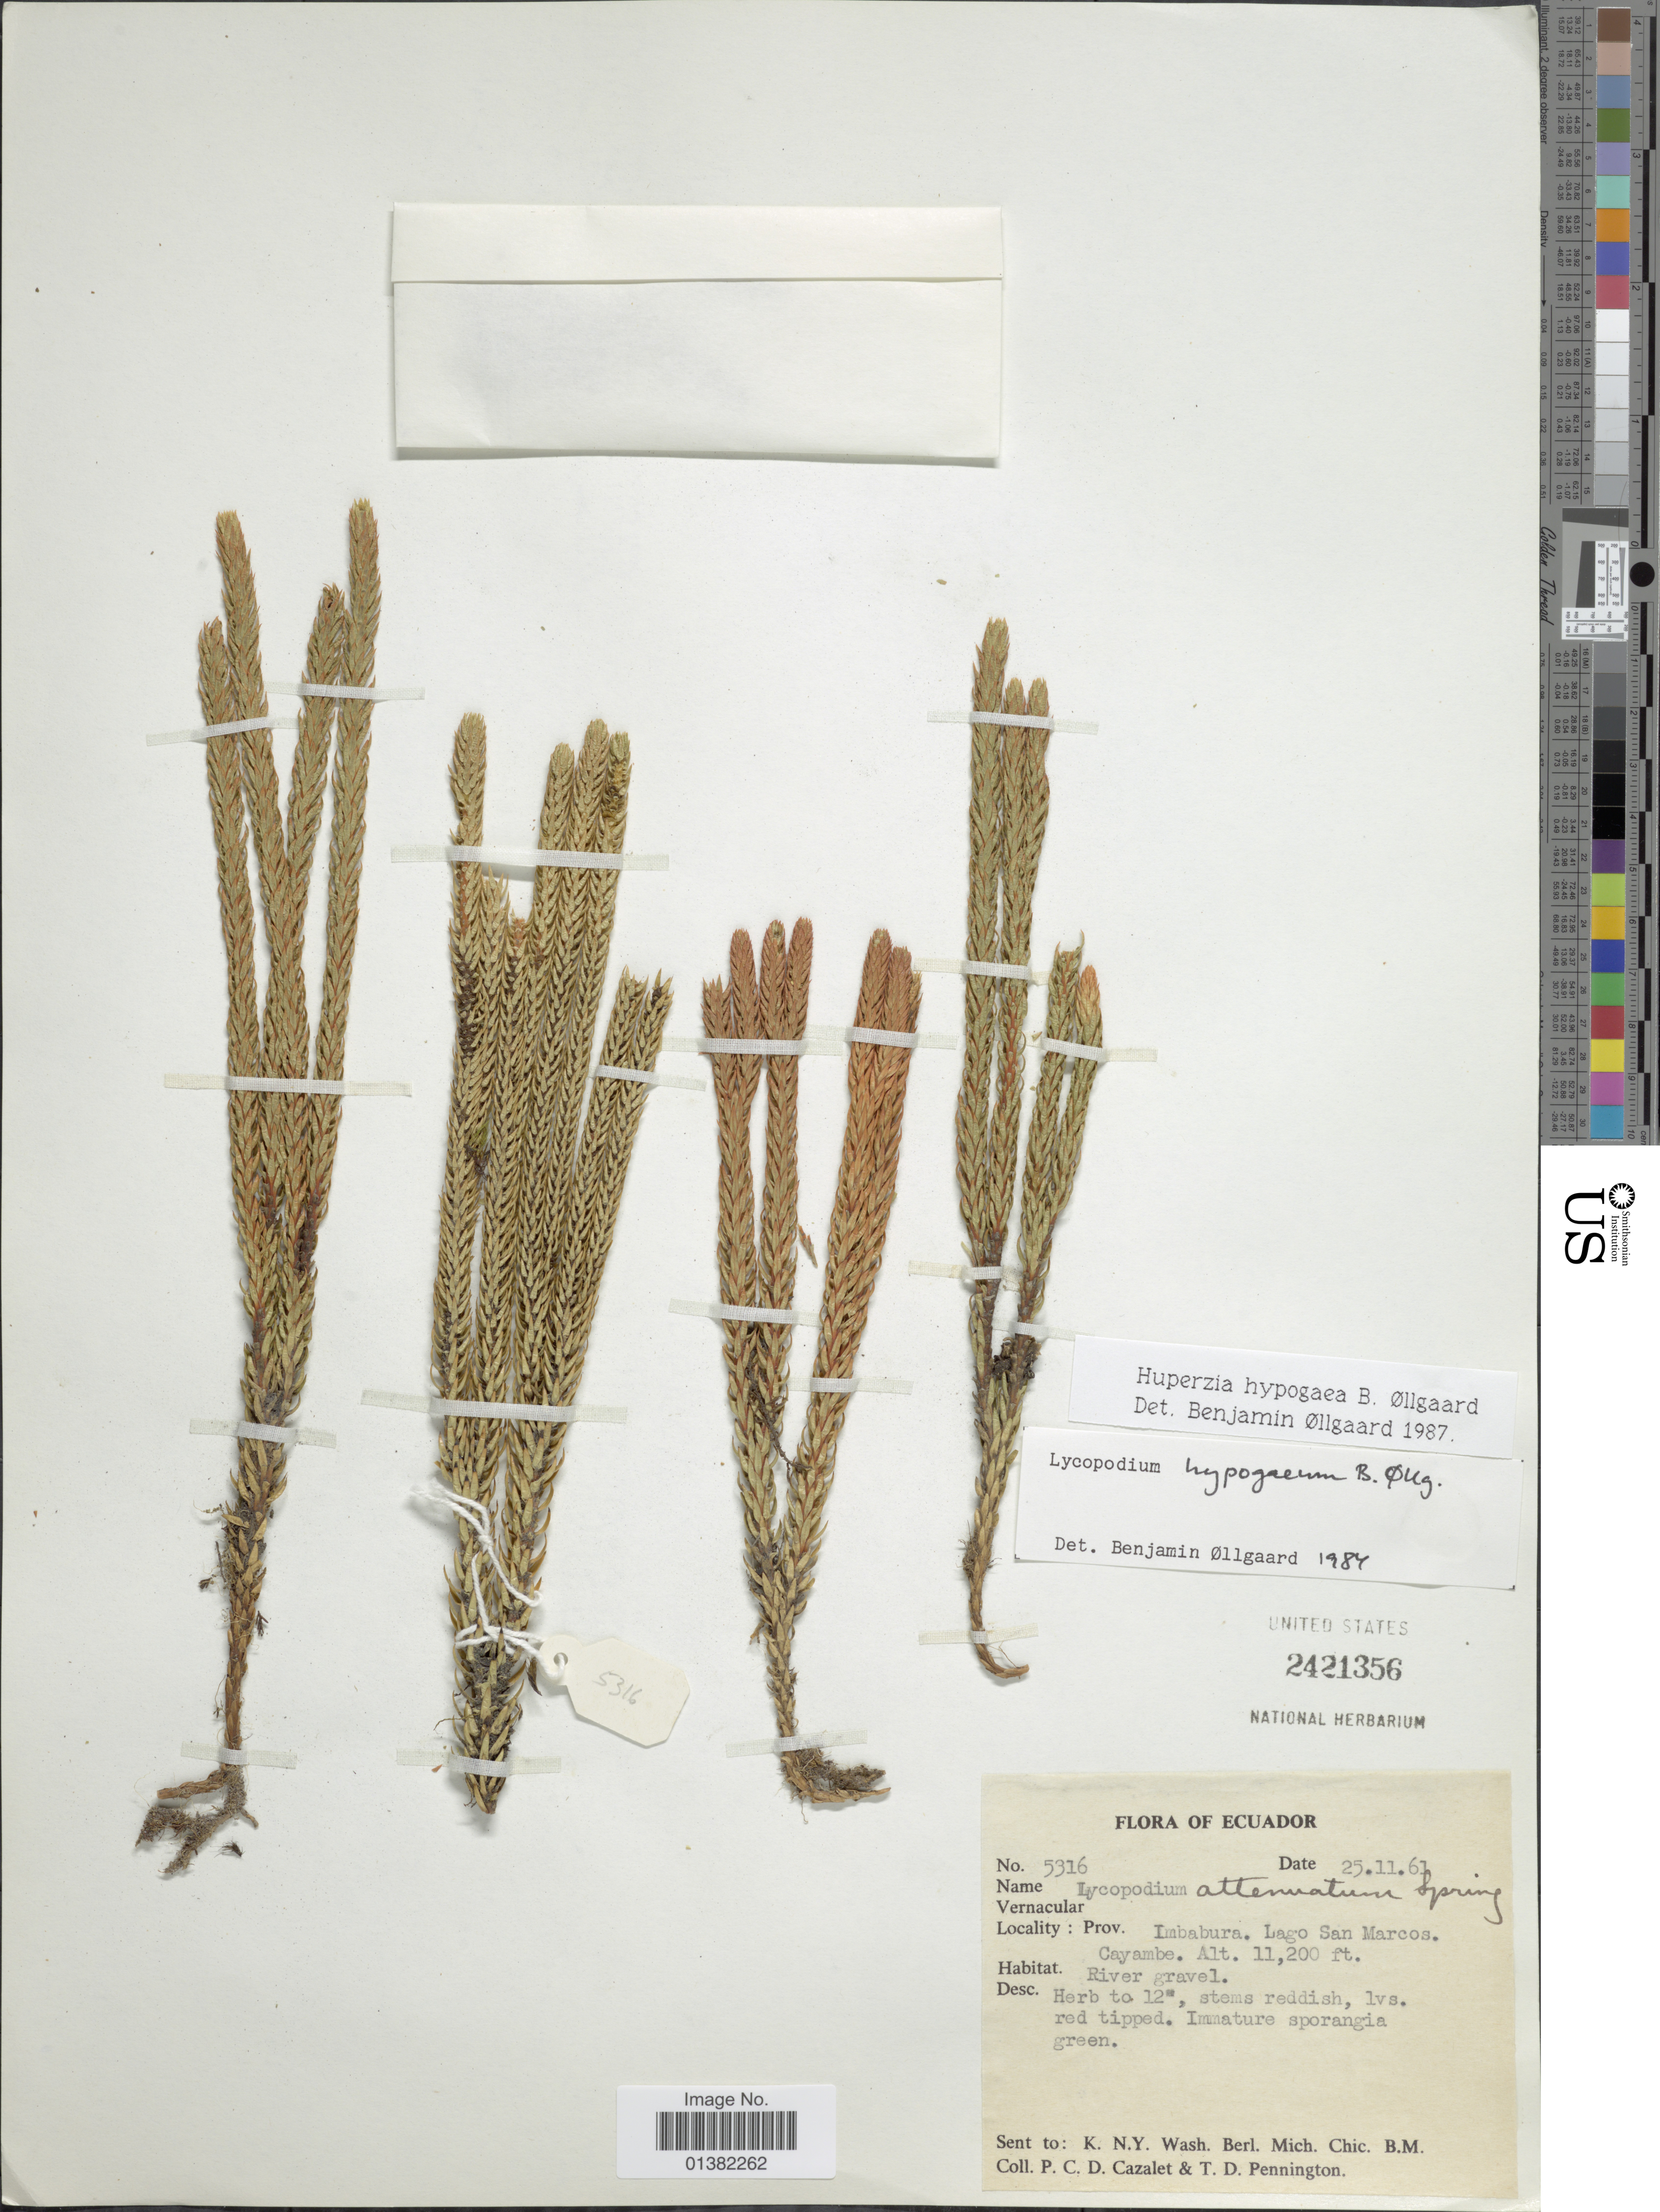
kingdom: Plantae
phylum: Tracheophyta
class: Lycopodiopsida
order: Lycopodiales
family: Lycopodiaceae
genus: Phlegmariurus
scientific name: Phlegmariurus hypogaeus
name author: (B. Øllg.) B. Øllg.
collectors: P. C. D. Cazalet & T. D. Pennington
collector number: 5316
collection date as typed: Transcribed d/m/y: 25/11/61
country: Ecuador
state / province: Imbabura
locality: Lago San Marcos. Cayambe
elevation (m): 3414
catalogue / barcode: US 2421356